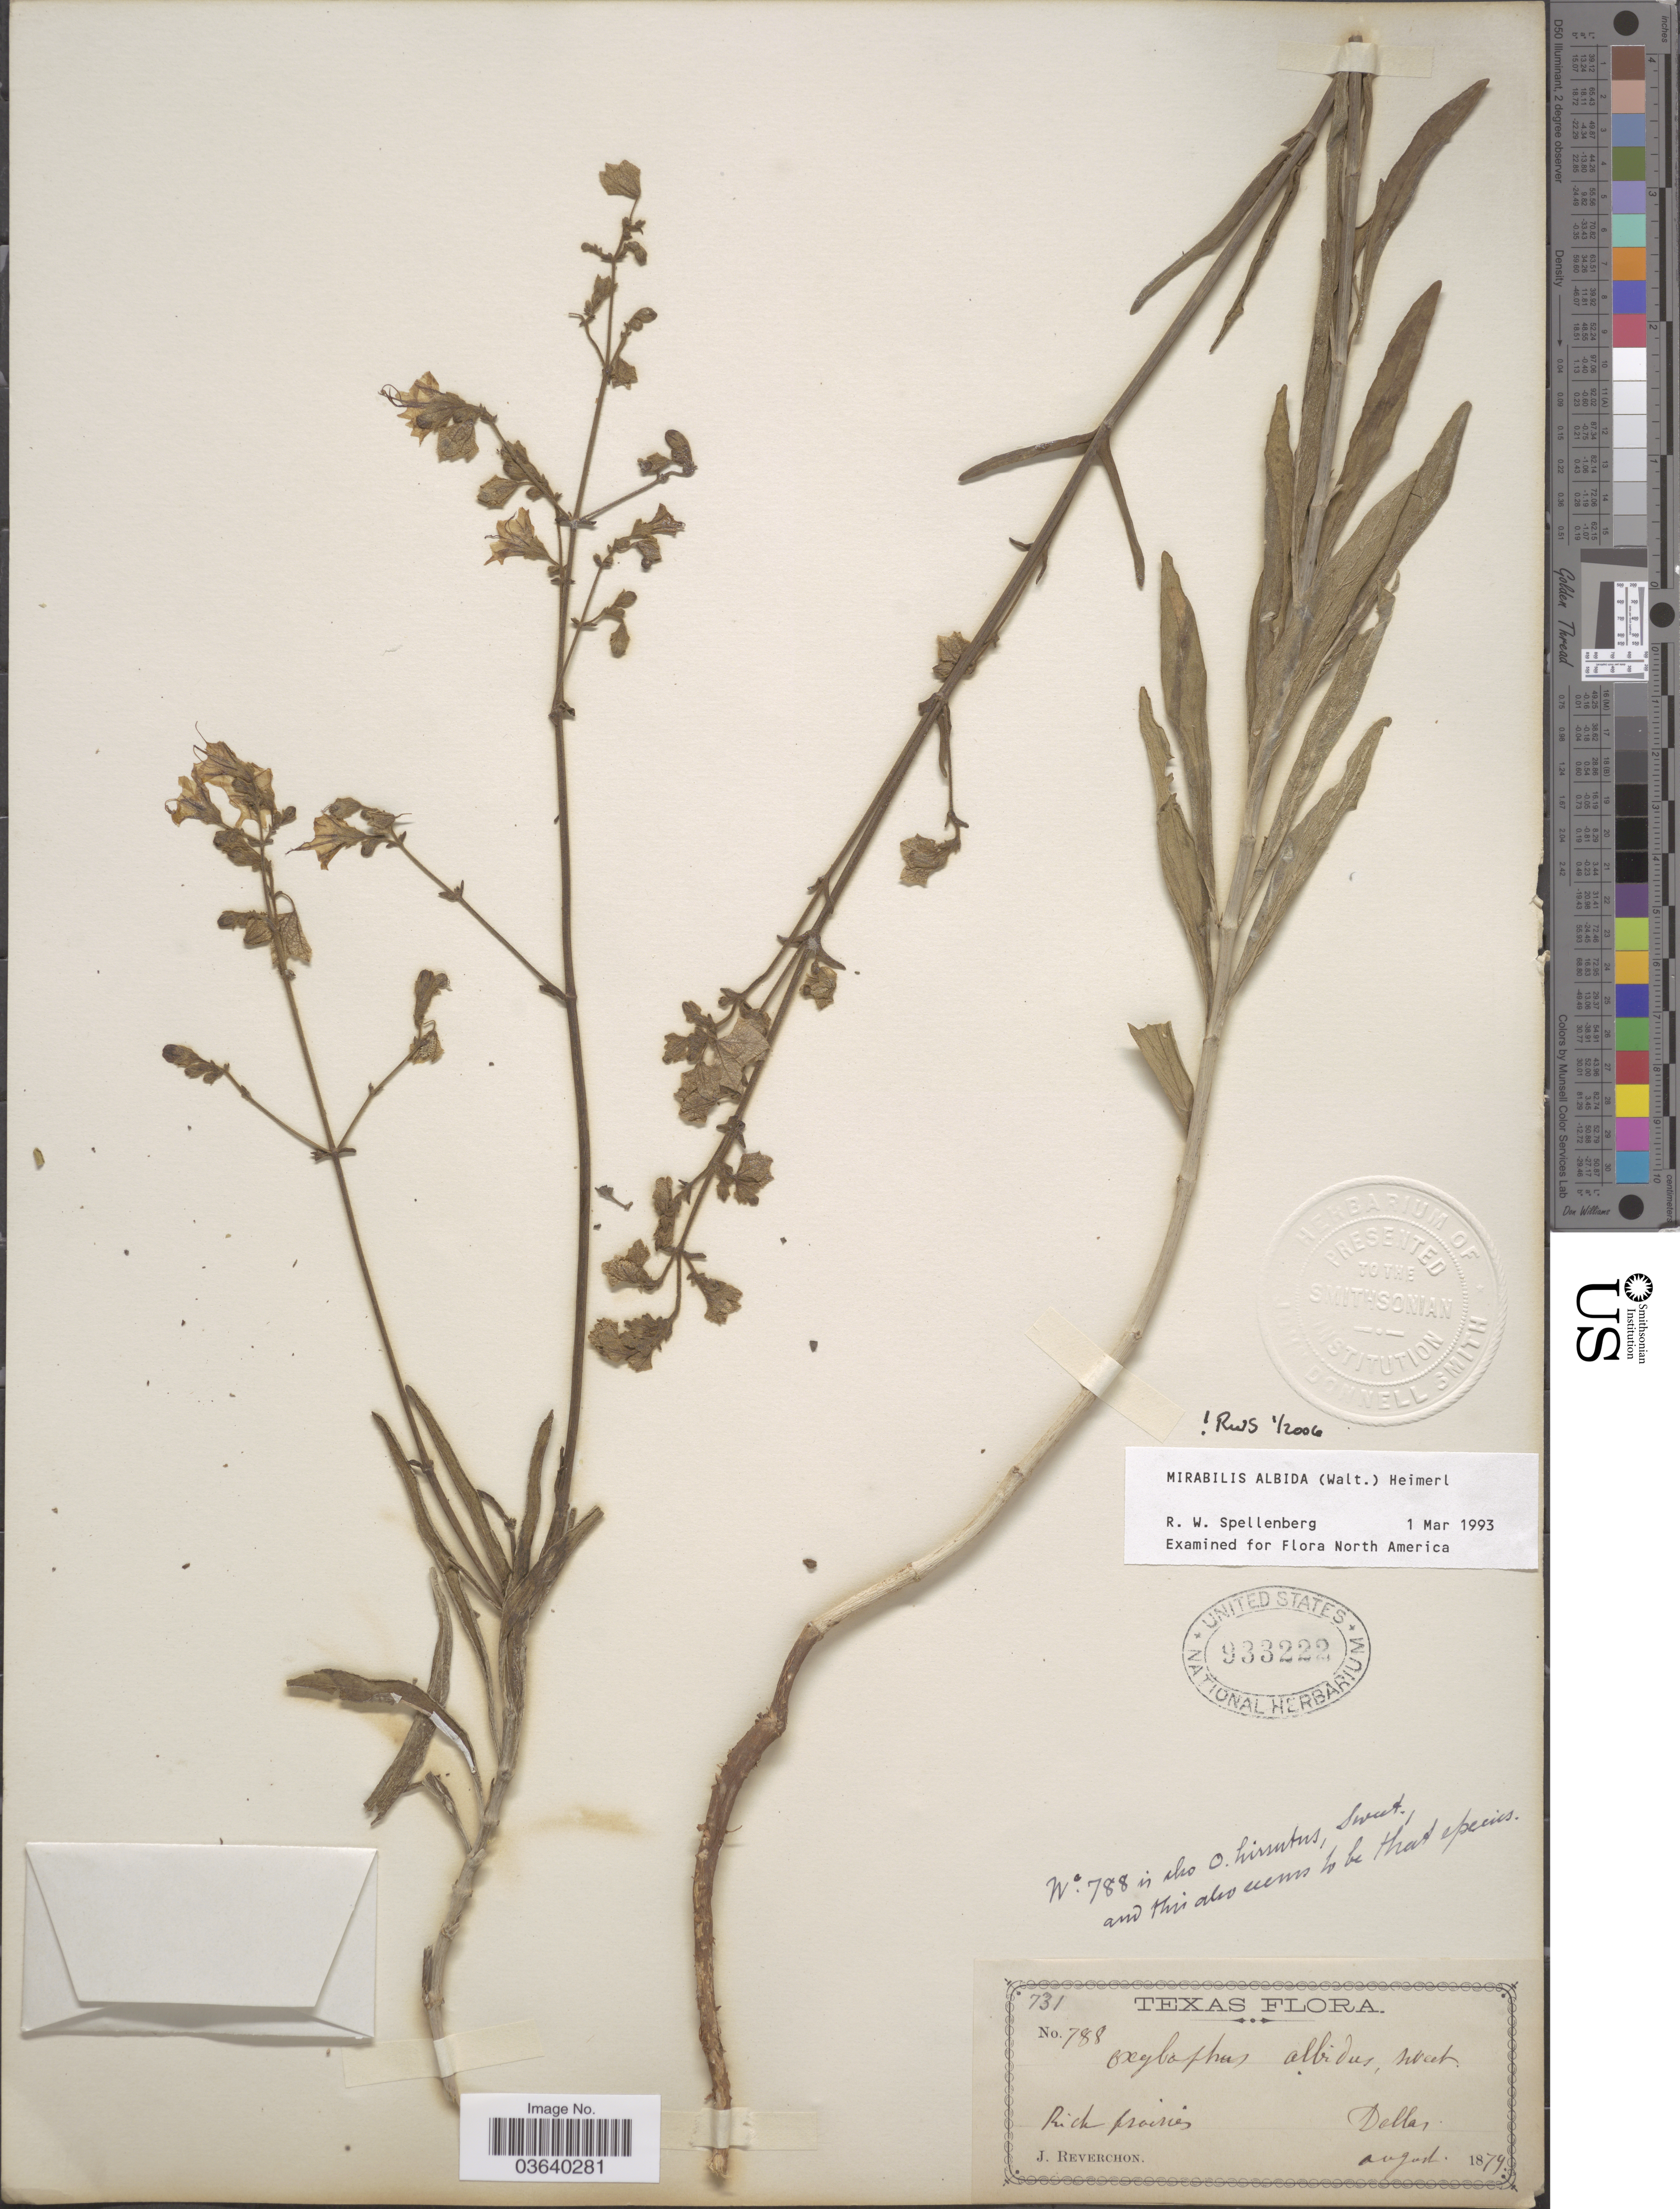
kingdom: Plantae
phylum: Tracheophyta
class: Magnoliopsida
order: Caryophyllales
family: Nyctaginaceae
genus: Mirabilis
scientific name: Mirabilis albida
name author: (Walter) Heimerl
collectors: J. Reverchon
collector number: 788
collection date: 1879-08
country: United States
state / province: Texas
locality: Dallas.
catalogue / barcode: US 933222